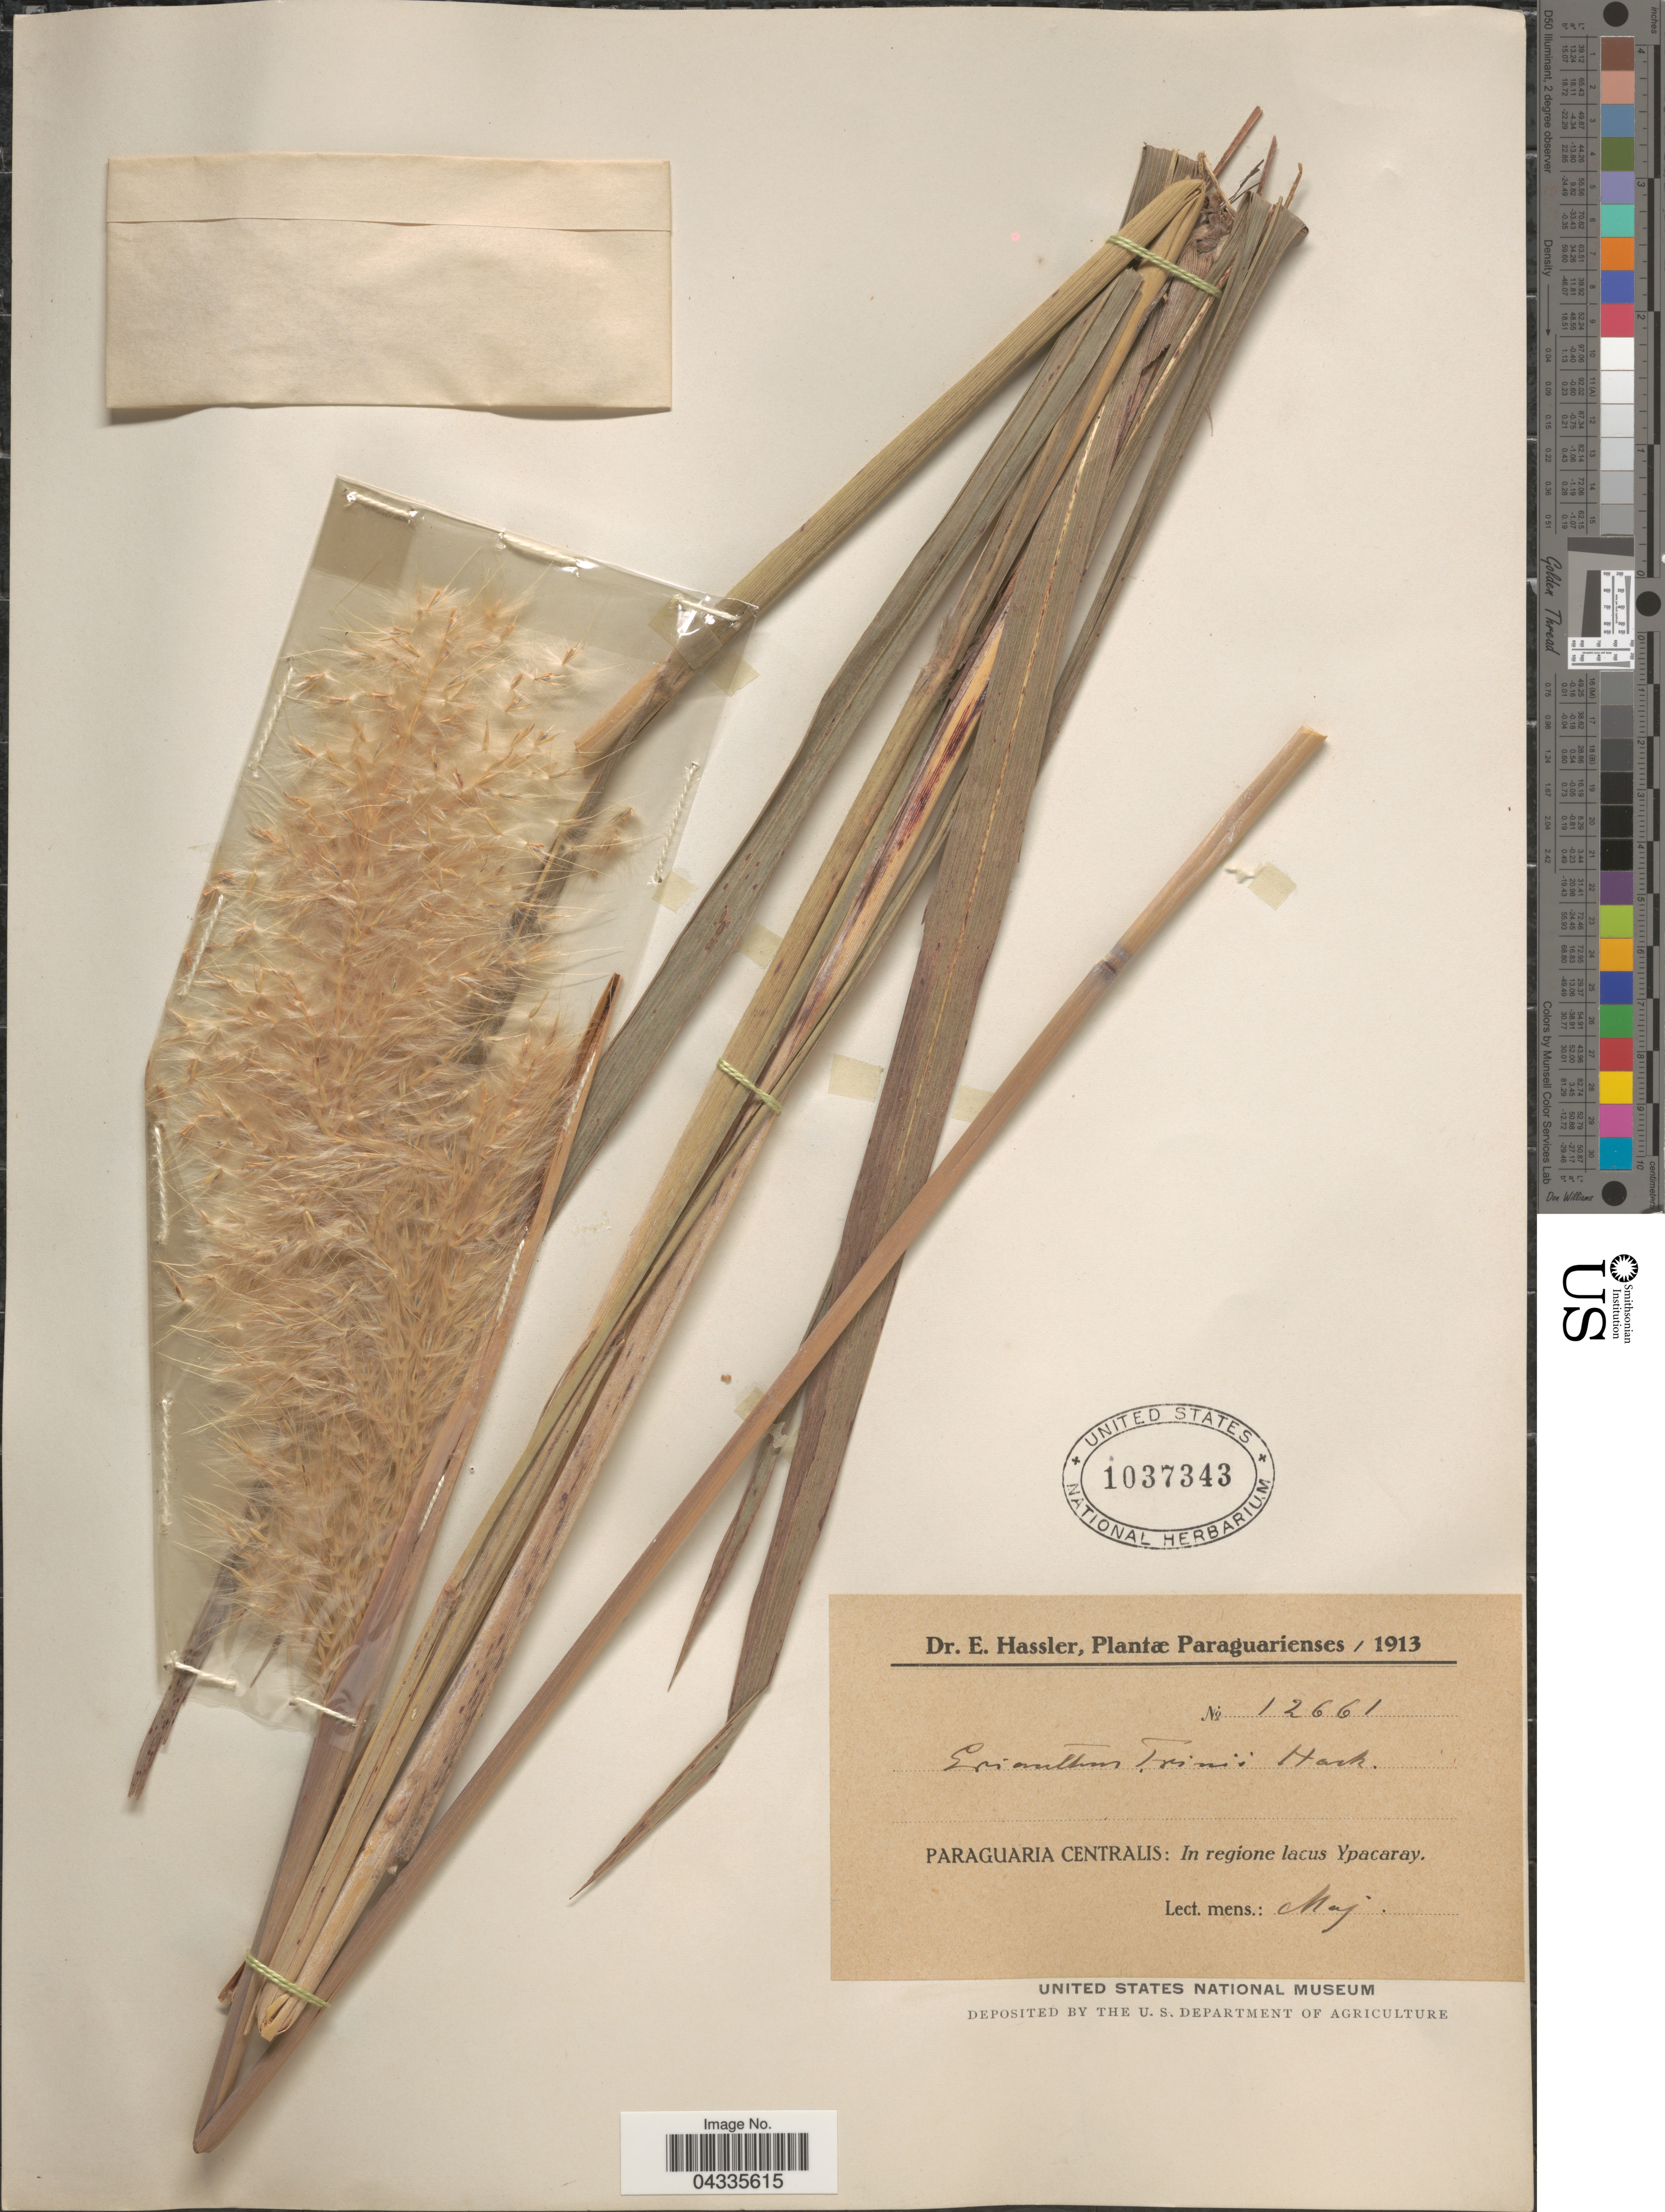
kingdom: Plantae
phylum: Tracheophyta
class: Liliopsida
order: Poales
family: Poaceae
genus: Erianthus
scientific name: Erianthus trinii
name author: Hack.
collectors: E. Hassler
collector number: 12661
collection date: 1913-05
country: Paraguay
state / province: Central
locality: Paraguaria Centralis: In regione lacus Ypacaray.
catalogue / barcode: US 1037343